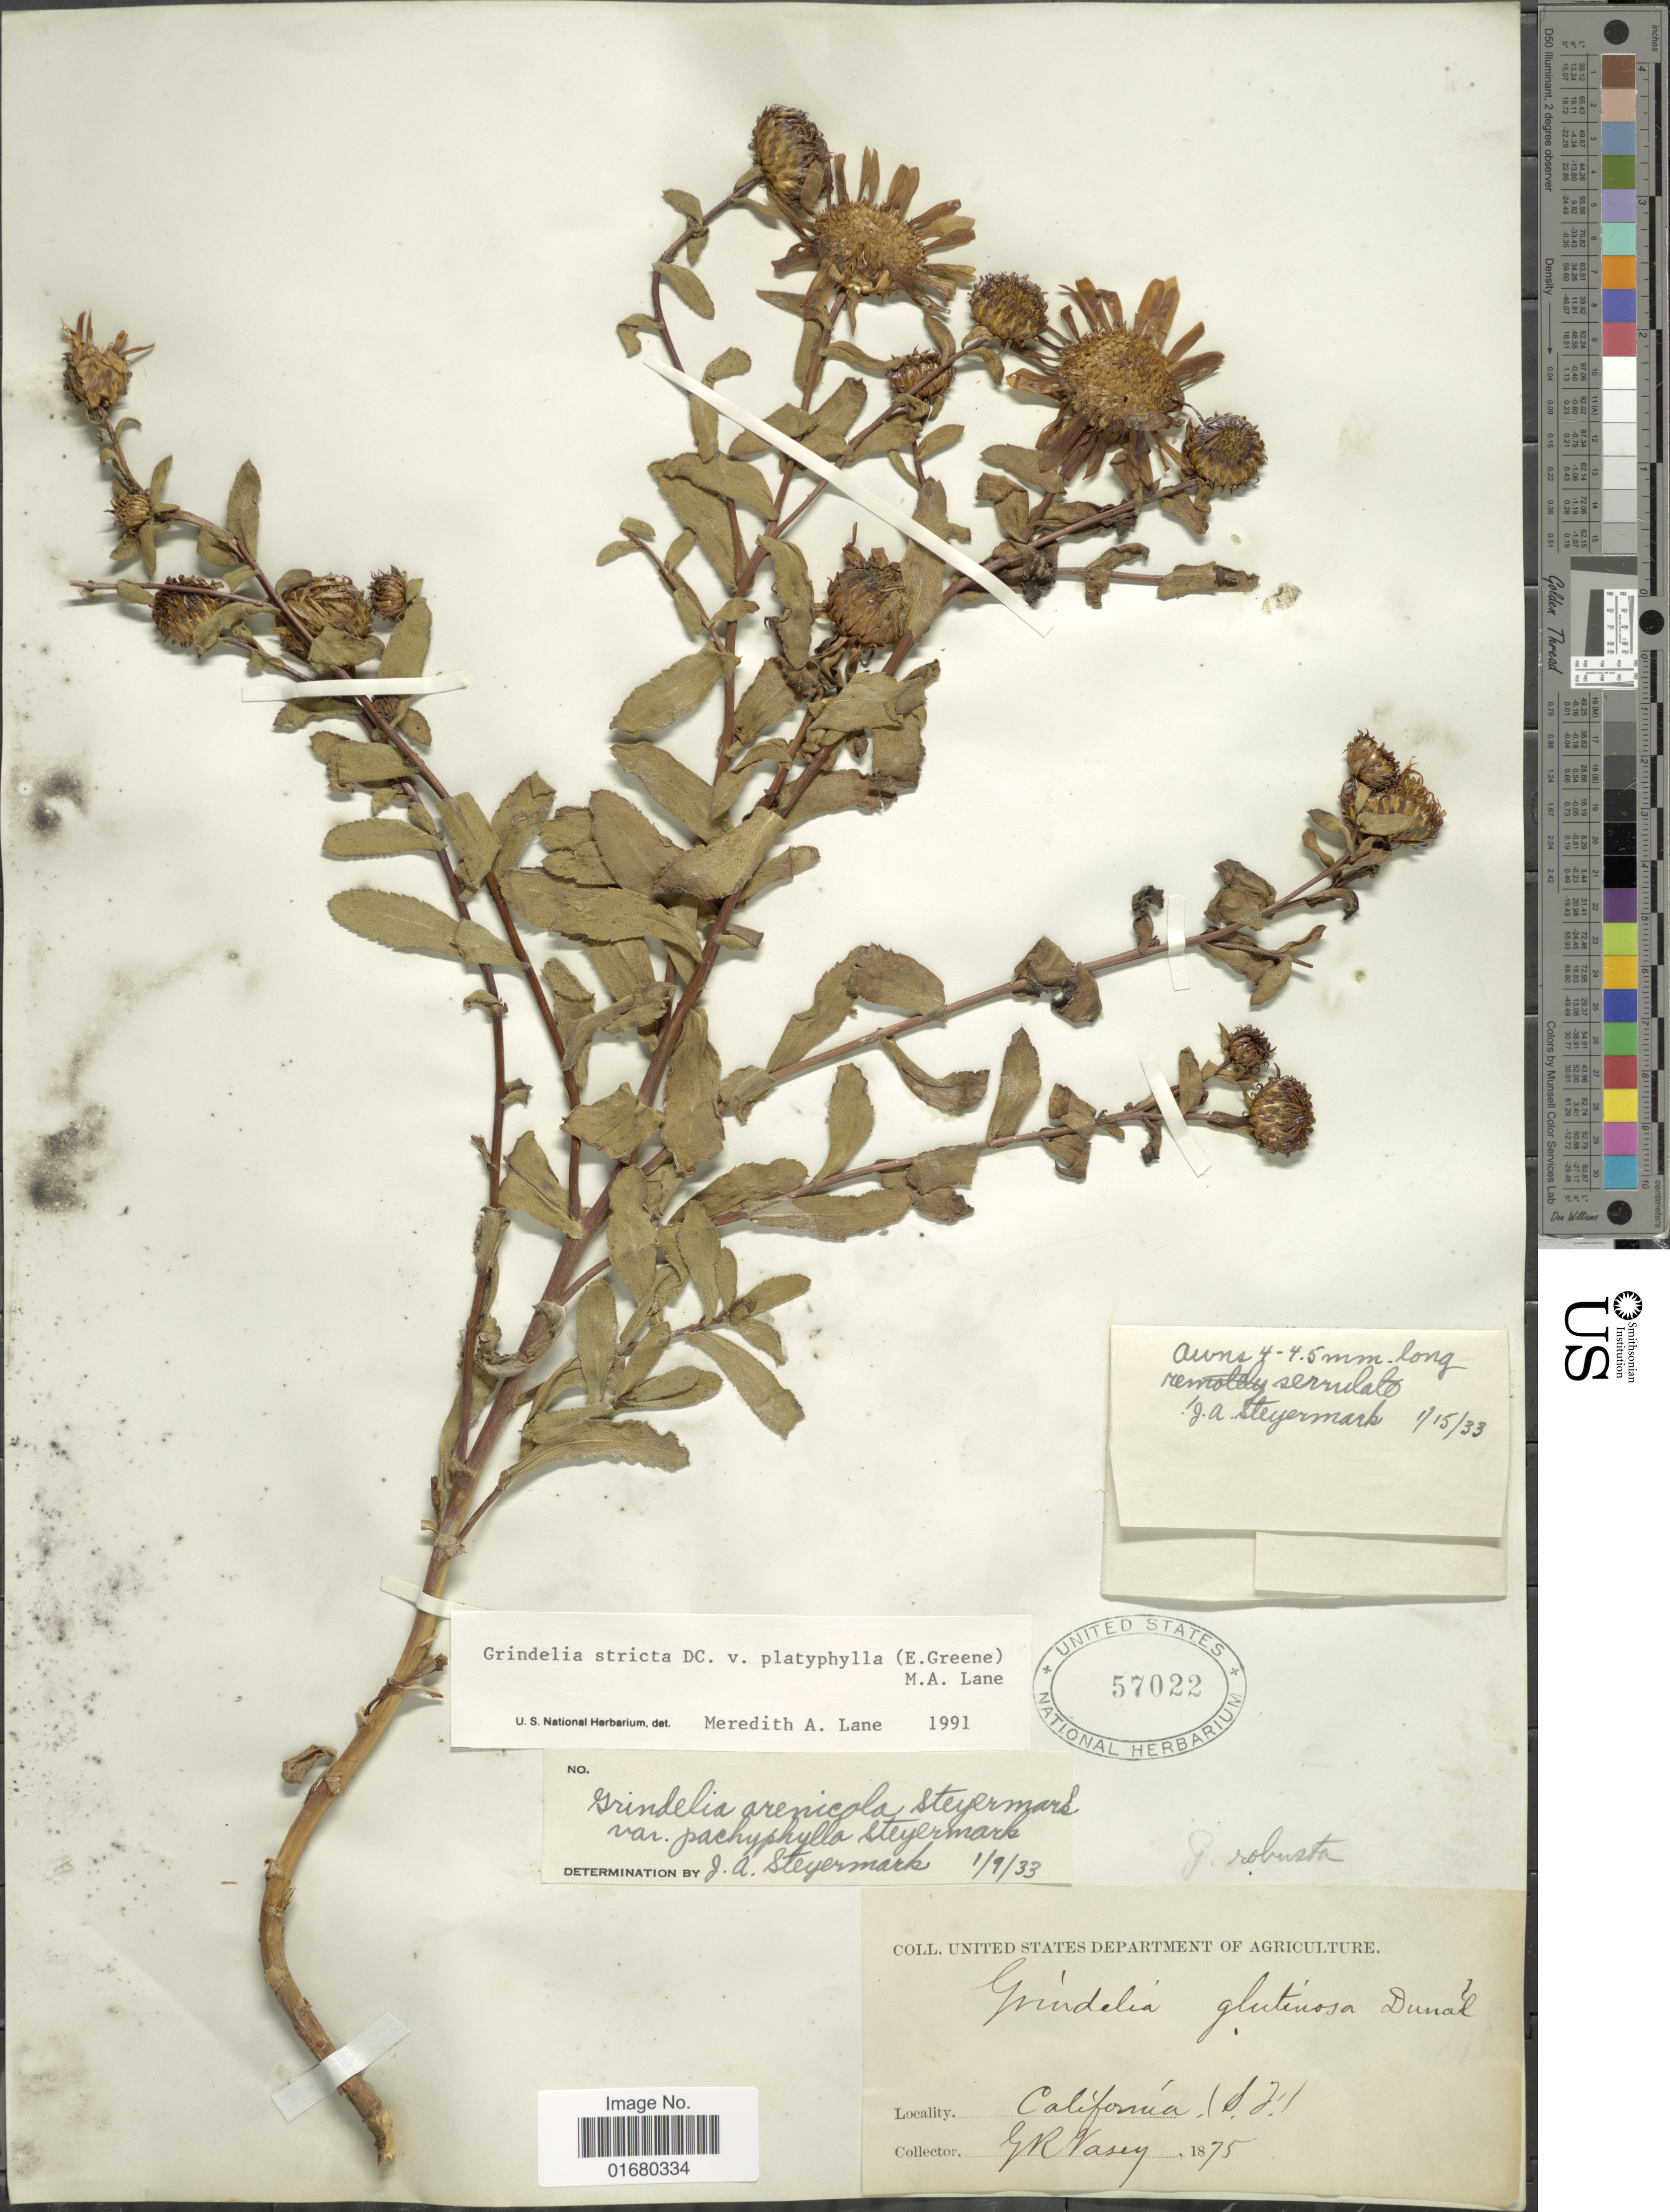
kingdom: Plantae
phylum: Tracheophyta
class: Magnoliopsida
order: Asterales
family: Asteraceae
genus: Grindelia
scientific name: Grindelia stricta var. platyphylla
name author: (Greene) M.A. Lane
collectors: G. R. Vasey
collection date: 1875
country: United States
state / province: California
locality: S.J.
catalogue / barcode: US 57022